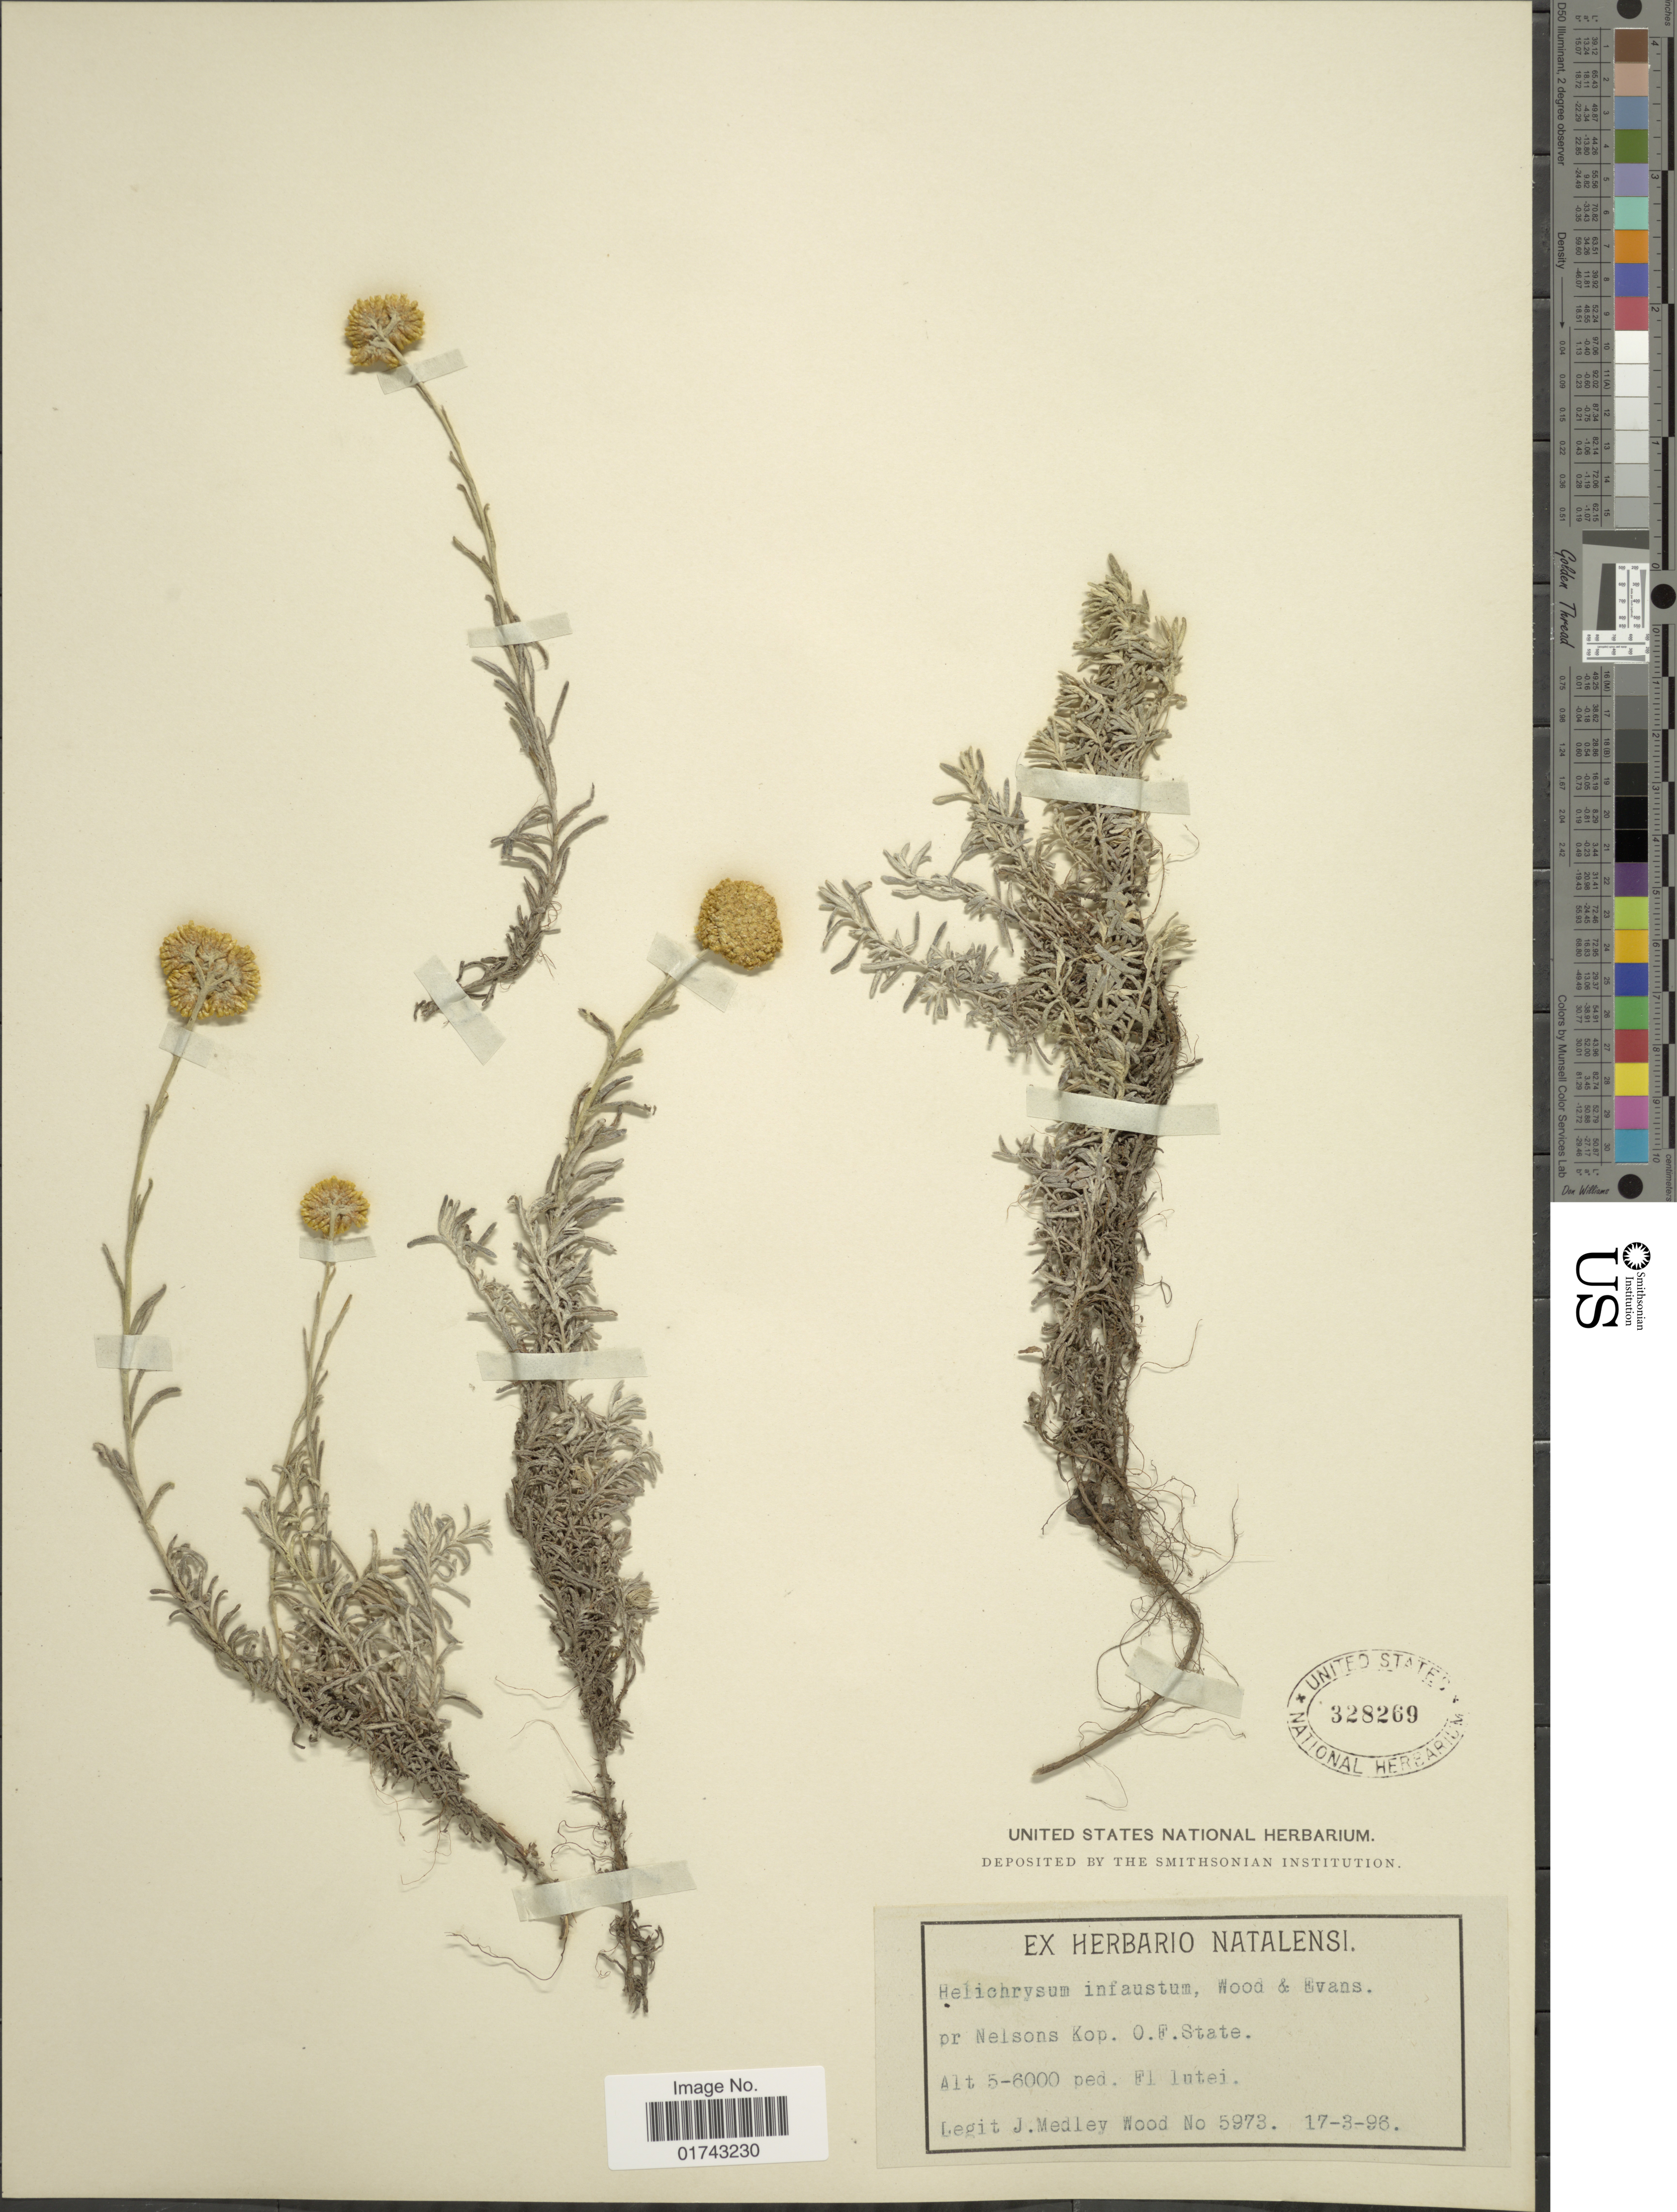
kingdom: Plantae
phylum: Tracheophyta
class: Magnoliopsida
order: Asterales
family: Asteraceae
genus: Helichrysum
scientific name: Helichrysum infaustum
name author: J.M. Wood & M.S. Evans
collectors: J. M. Wood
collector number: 5973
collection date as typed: Transcribed d/m/y: 17/3/96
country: South Africa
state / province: KwaZulu-Natal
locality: Natalensi, Pr Nelsons Kop. O. F. State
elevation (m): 1524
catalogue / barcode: US 328269